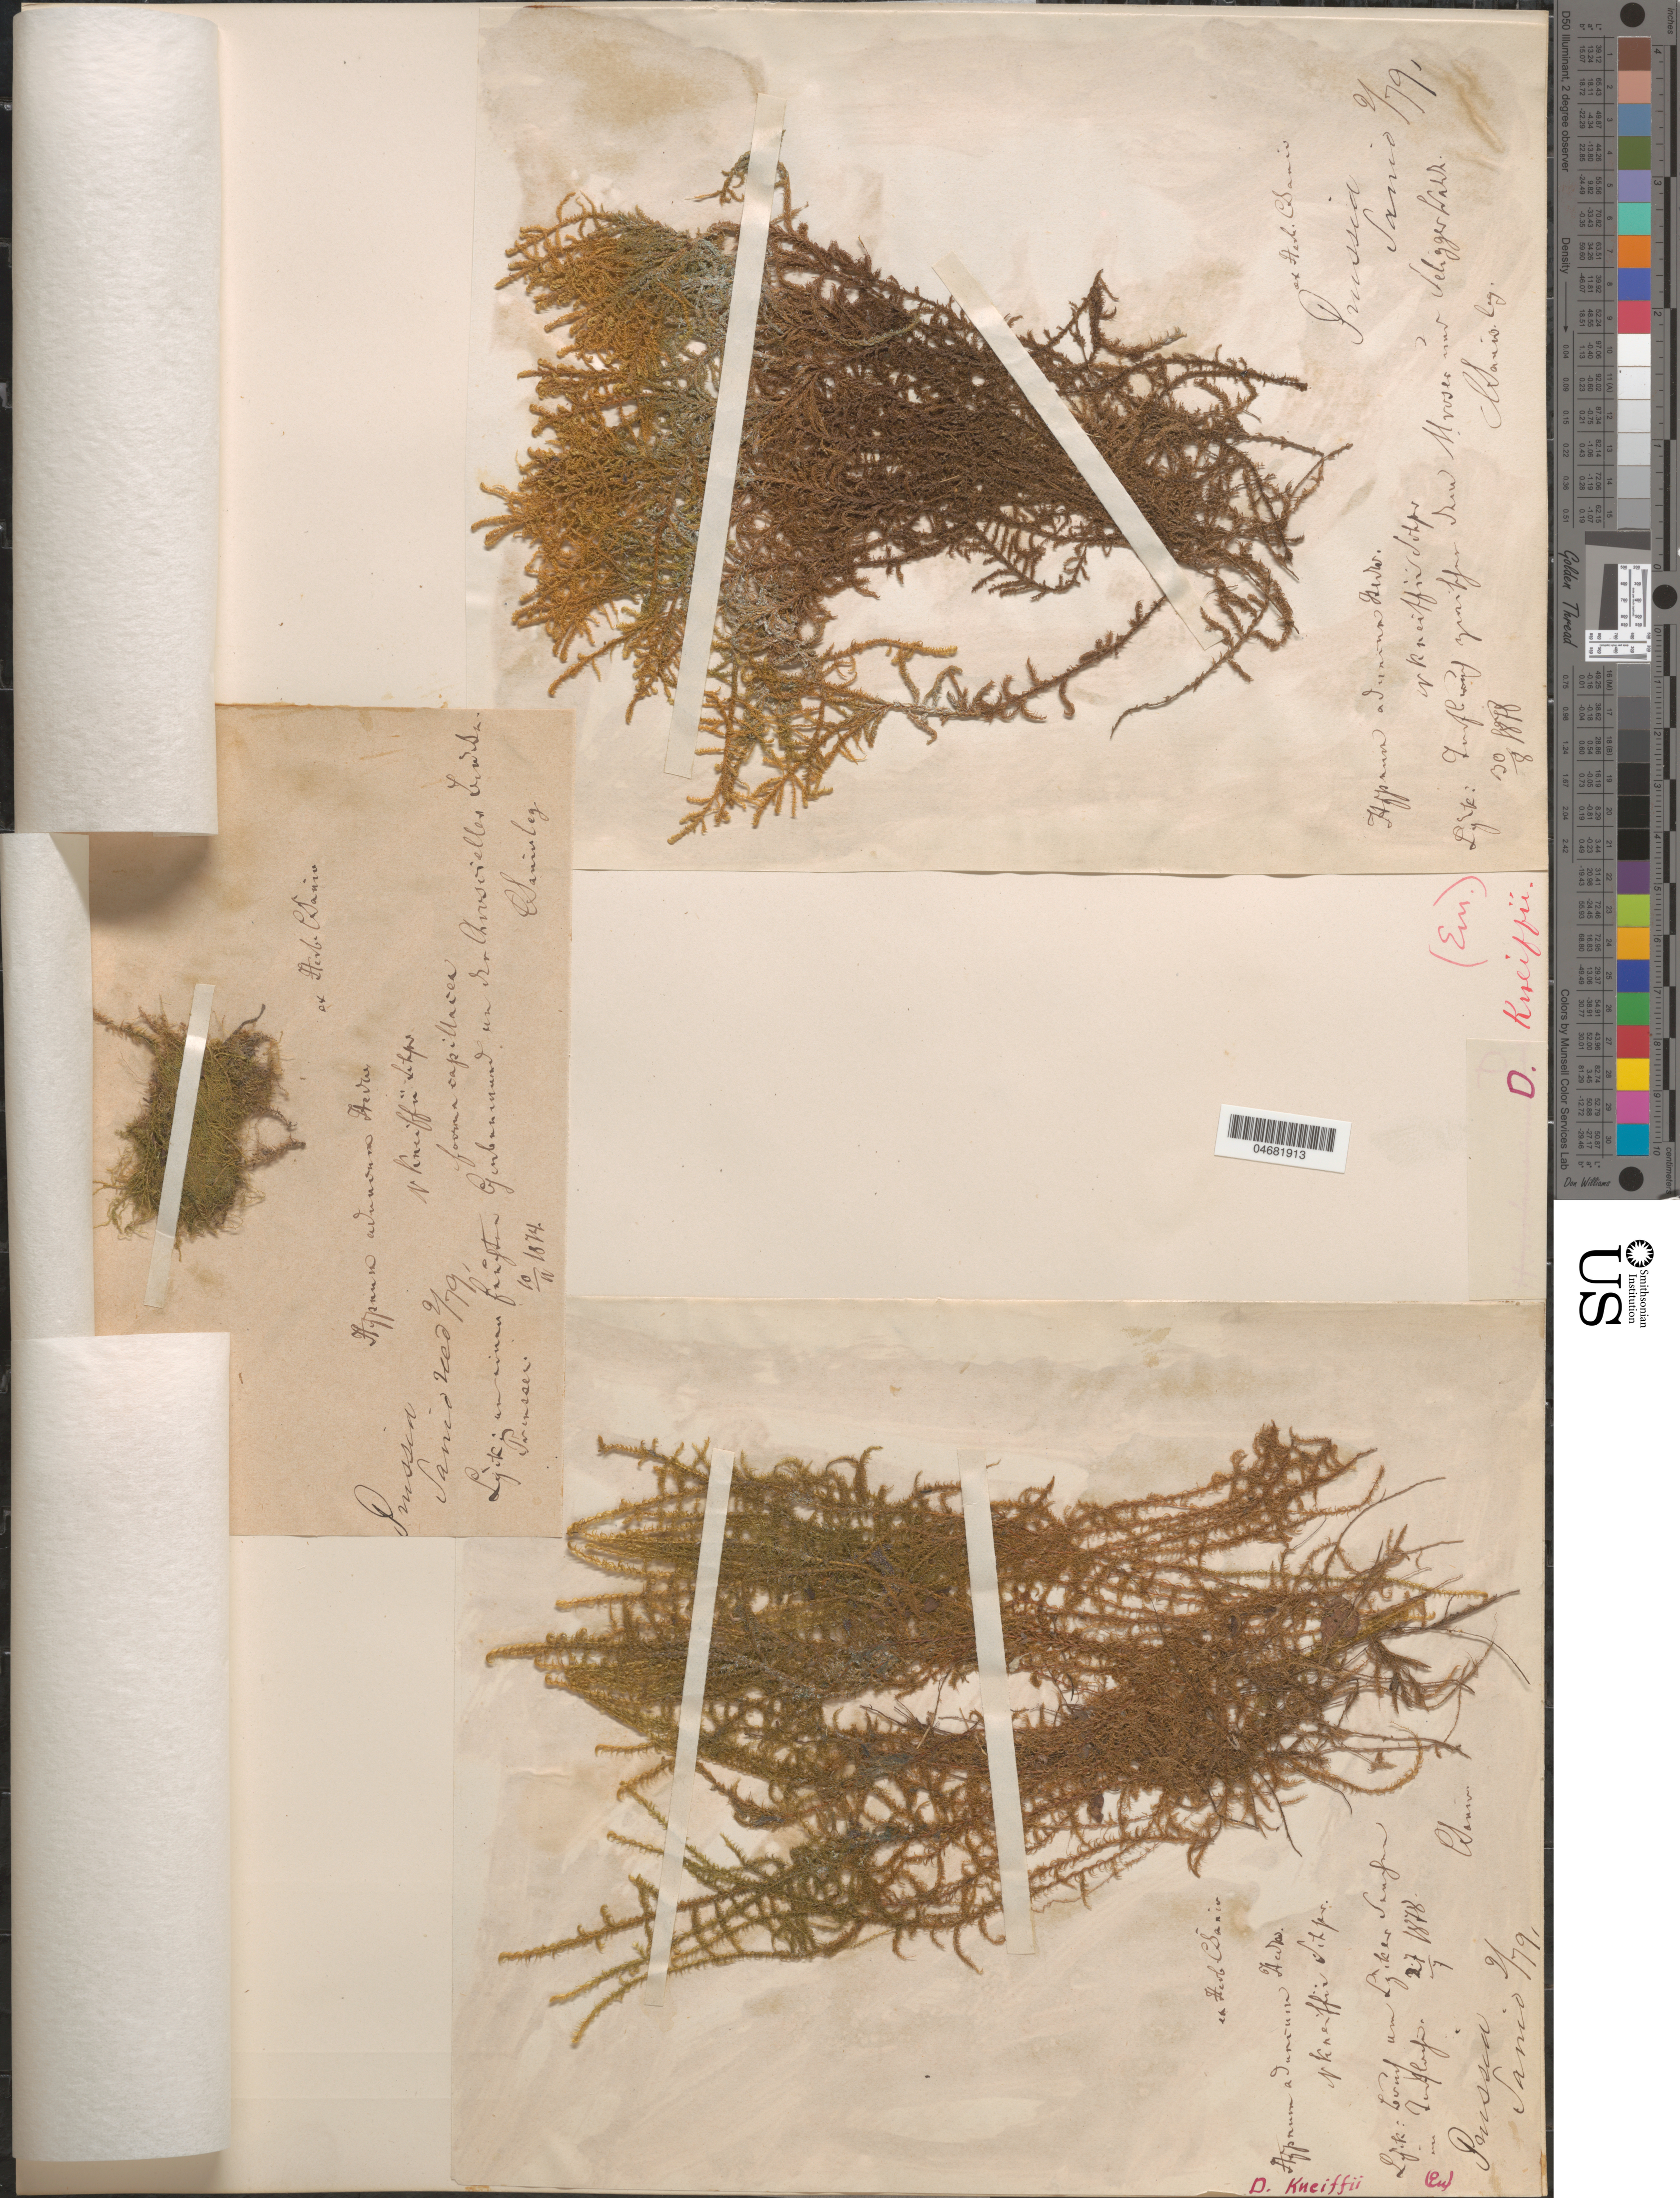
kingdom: Plantae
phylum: Bryophyta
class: Bryopsida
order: Hypnales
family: Hypnaceae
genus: Hypnum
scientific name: Hypnum aduncum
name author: Hedw.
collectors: C. Sanio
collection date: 1874-11-10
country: Poland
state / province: Warminsko-Mazurskie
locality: Lyck. Prussen